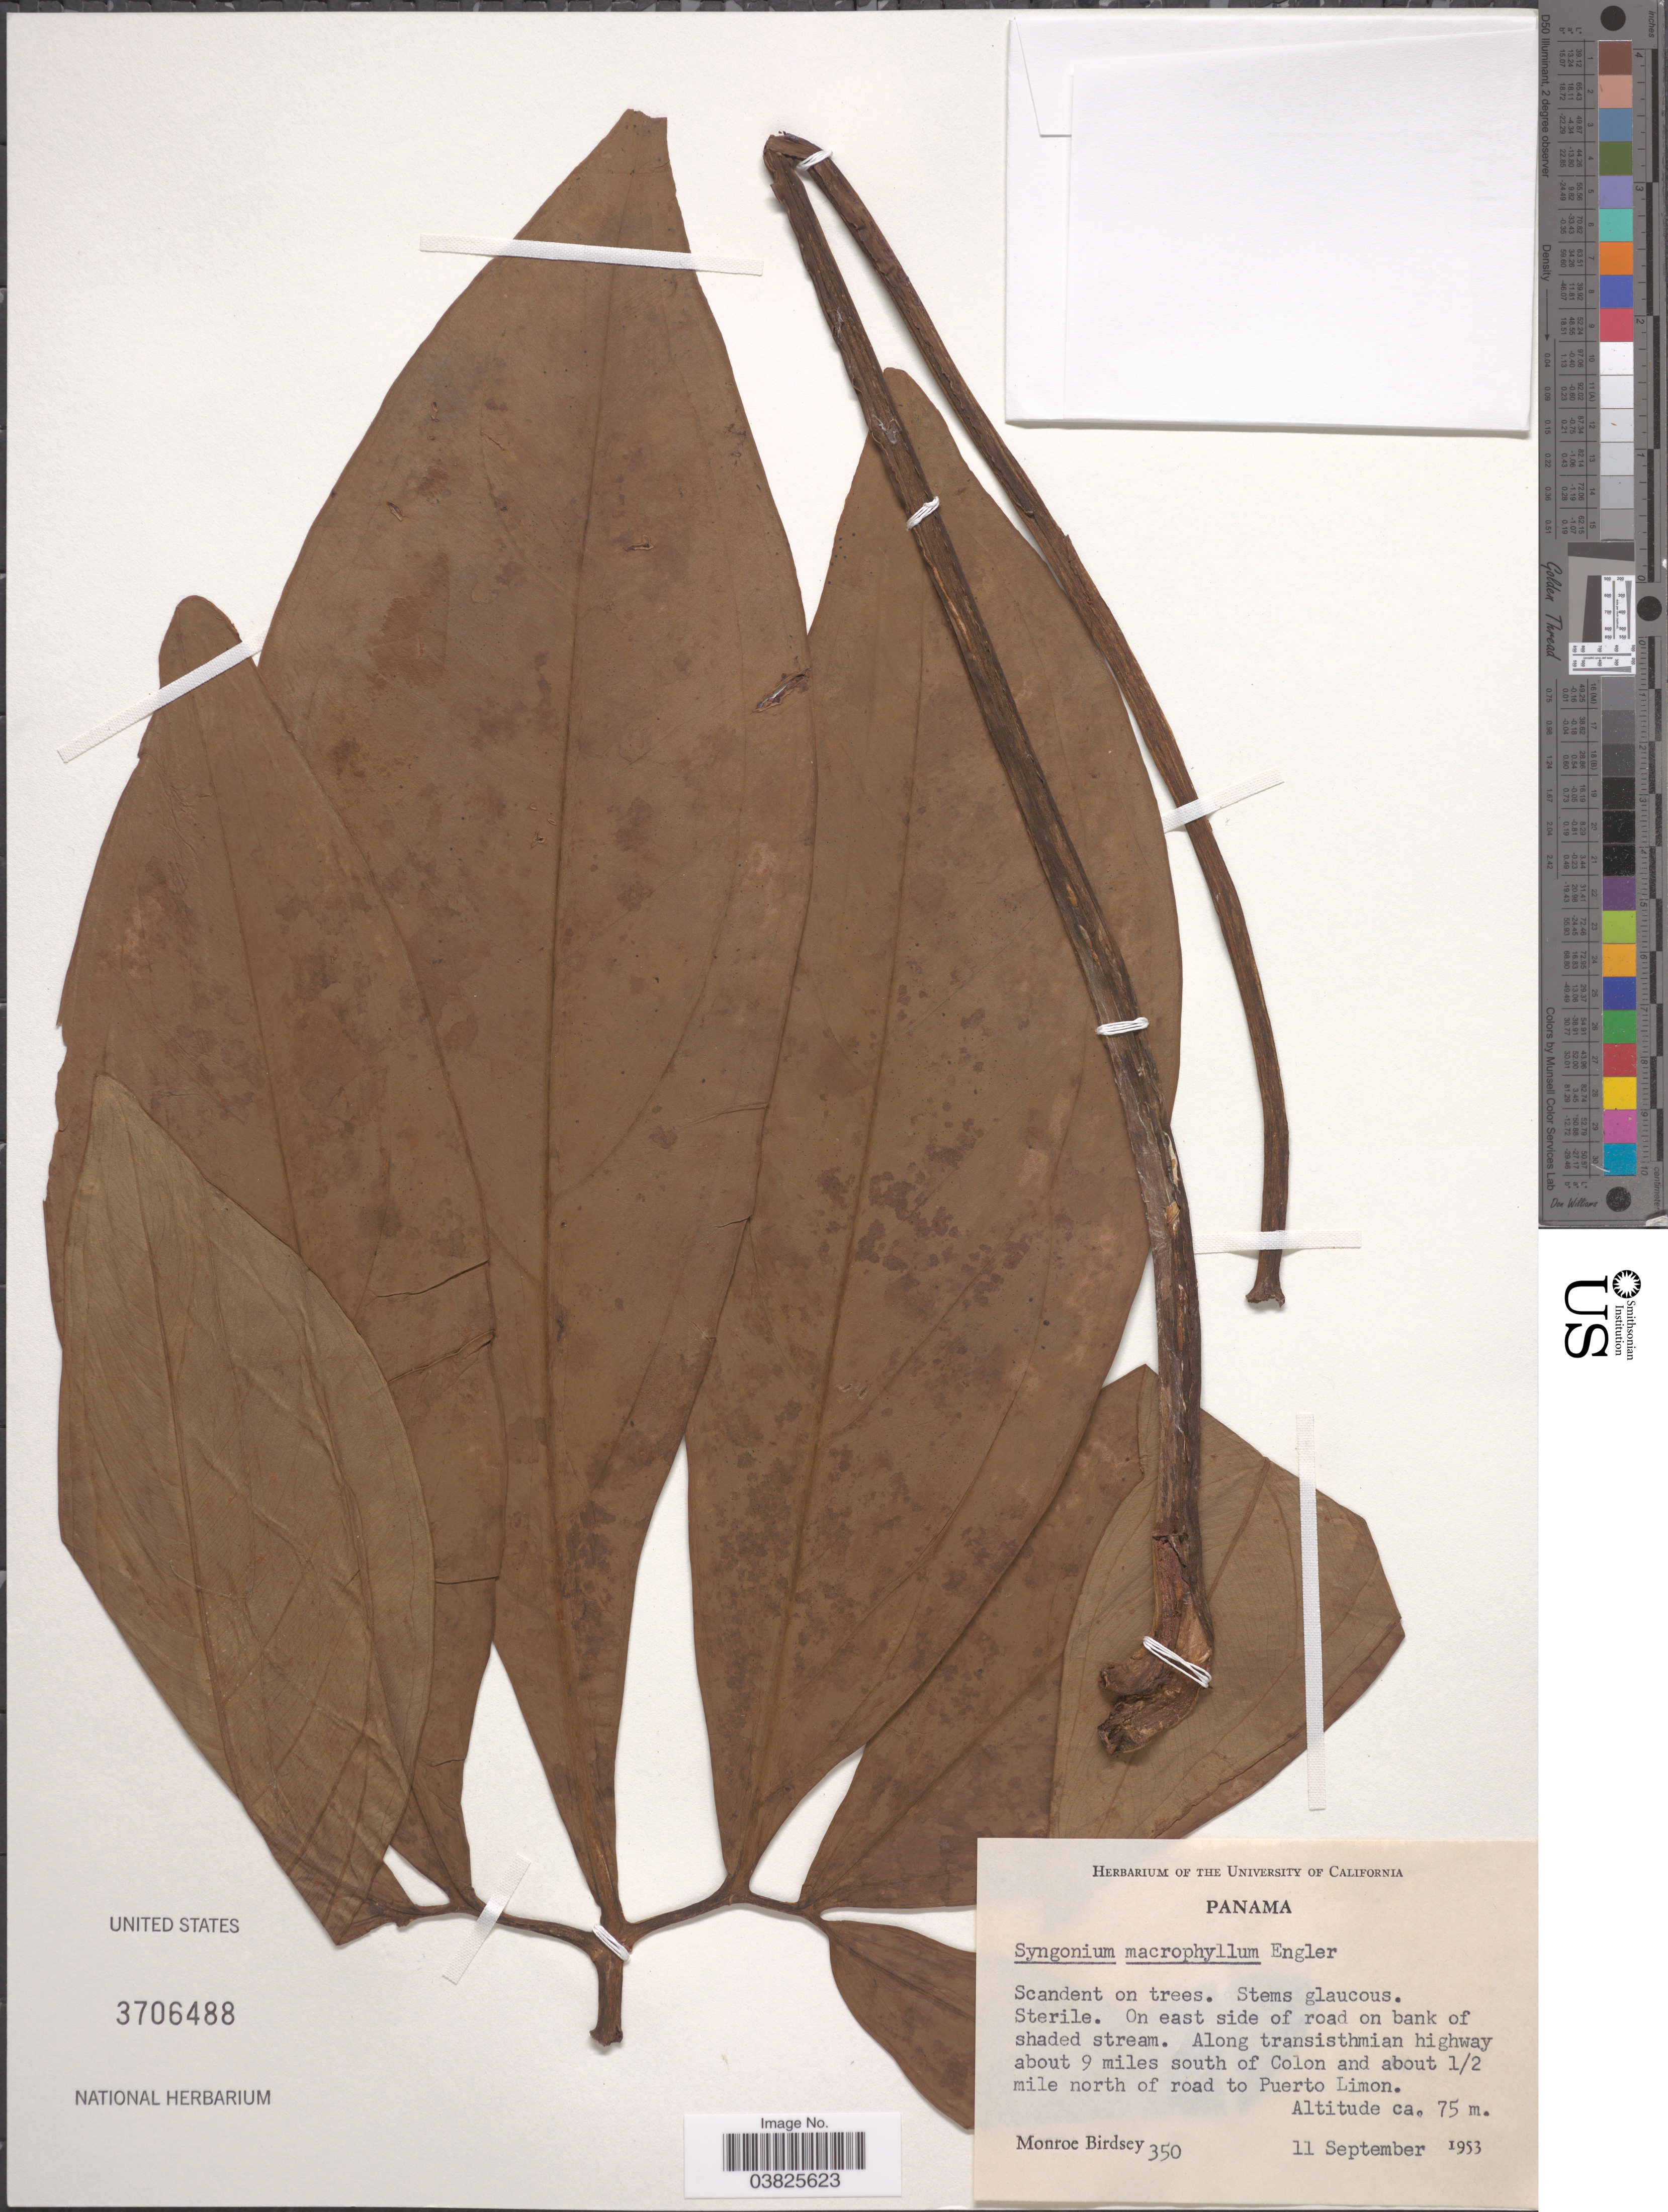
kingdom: Plantae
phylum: Tracheophyta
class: Liliopsida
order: Alismatales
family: Araceae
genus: Syngonium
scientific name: Syngonium macrophyllum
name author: Engl.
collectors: M. Birdsey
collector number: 350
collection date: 1953-09-11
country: Panama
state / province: Colón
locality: On east side of road on bank of shaded stream. Along transisthmian highway about 9 miles south of Colon and about 1/2 mile north of road to Puerto Limon.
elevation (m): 75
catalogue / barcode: US 3706488